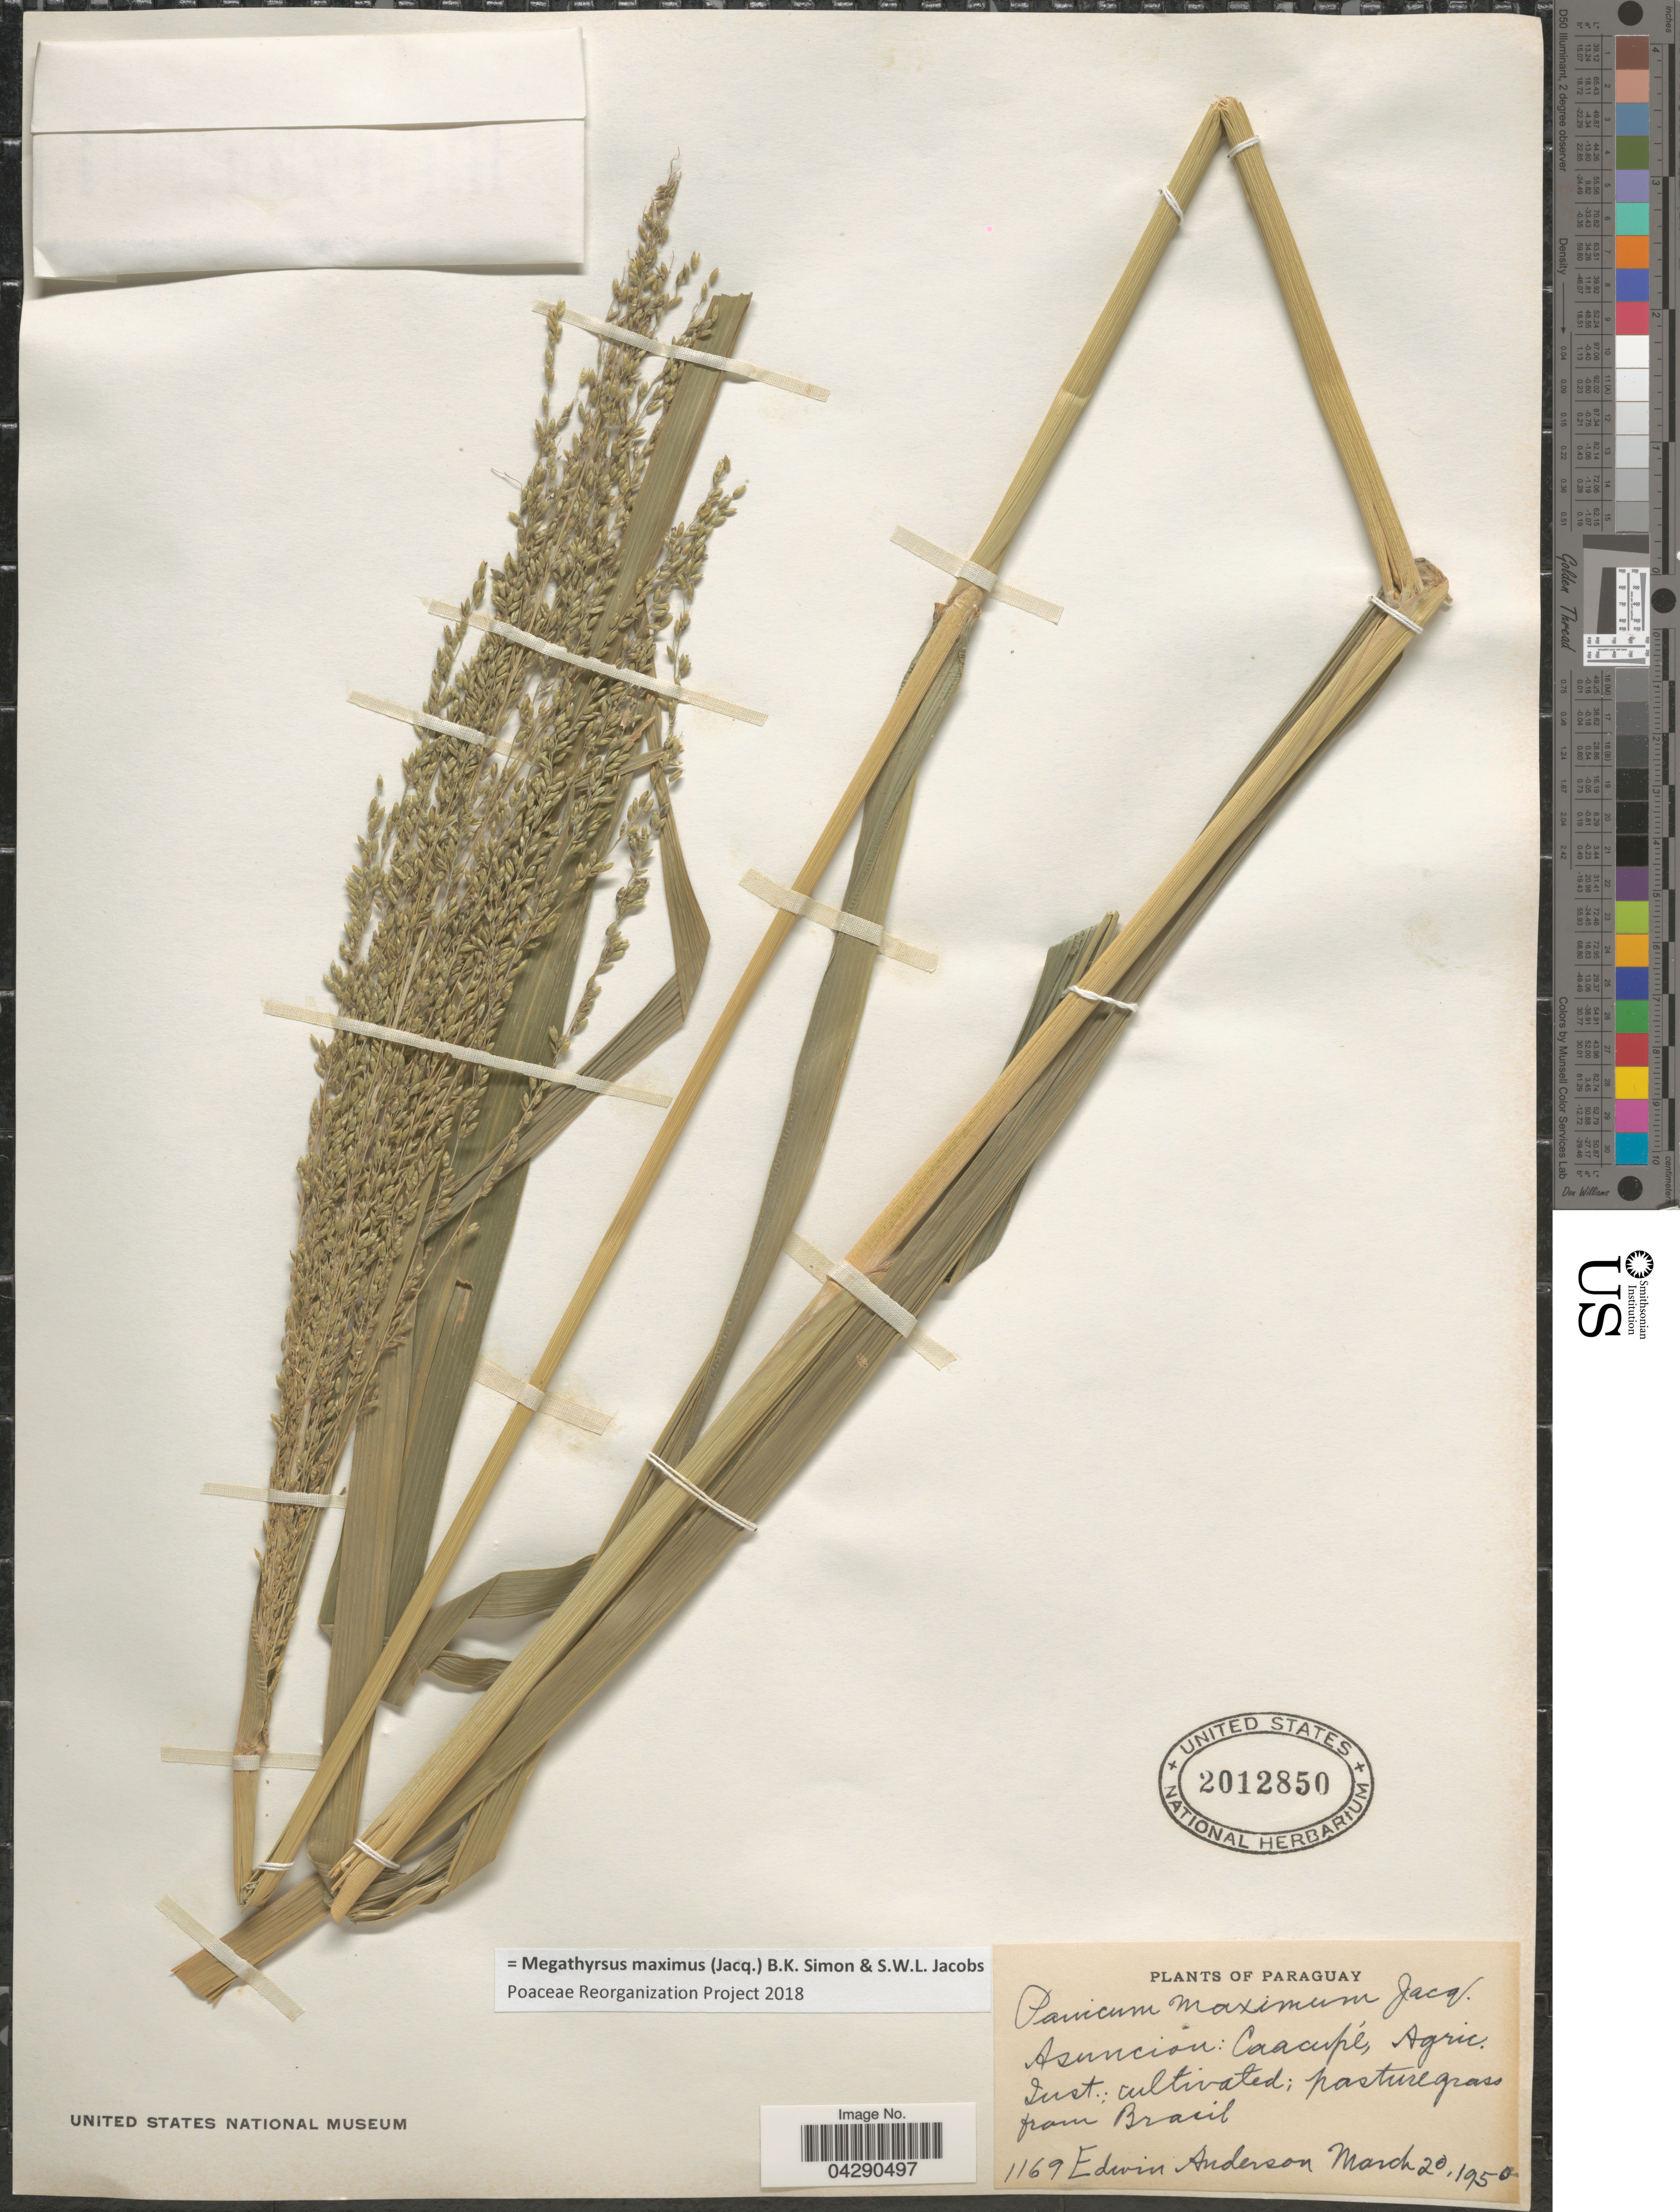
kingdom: Plantae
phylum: Tracheophyta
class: Liliopsida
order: Poales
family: Poaceae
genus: Megathyrsus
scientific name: Megathyrsus maximus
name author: (Jacq.) B.K. Simon & S.W.L. Jacobs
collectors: E. Anderson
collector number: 1169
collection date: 1950-03-20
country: Paraguay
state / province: Asuncion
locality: Caacupé, Agric. Inst.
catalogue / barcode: US 2012850